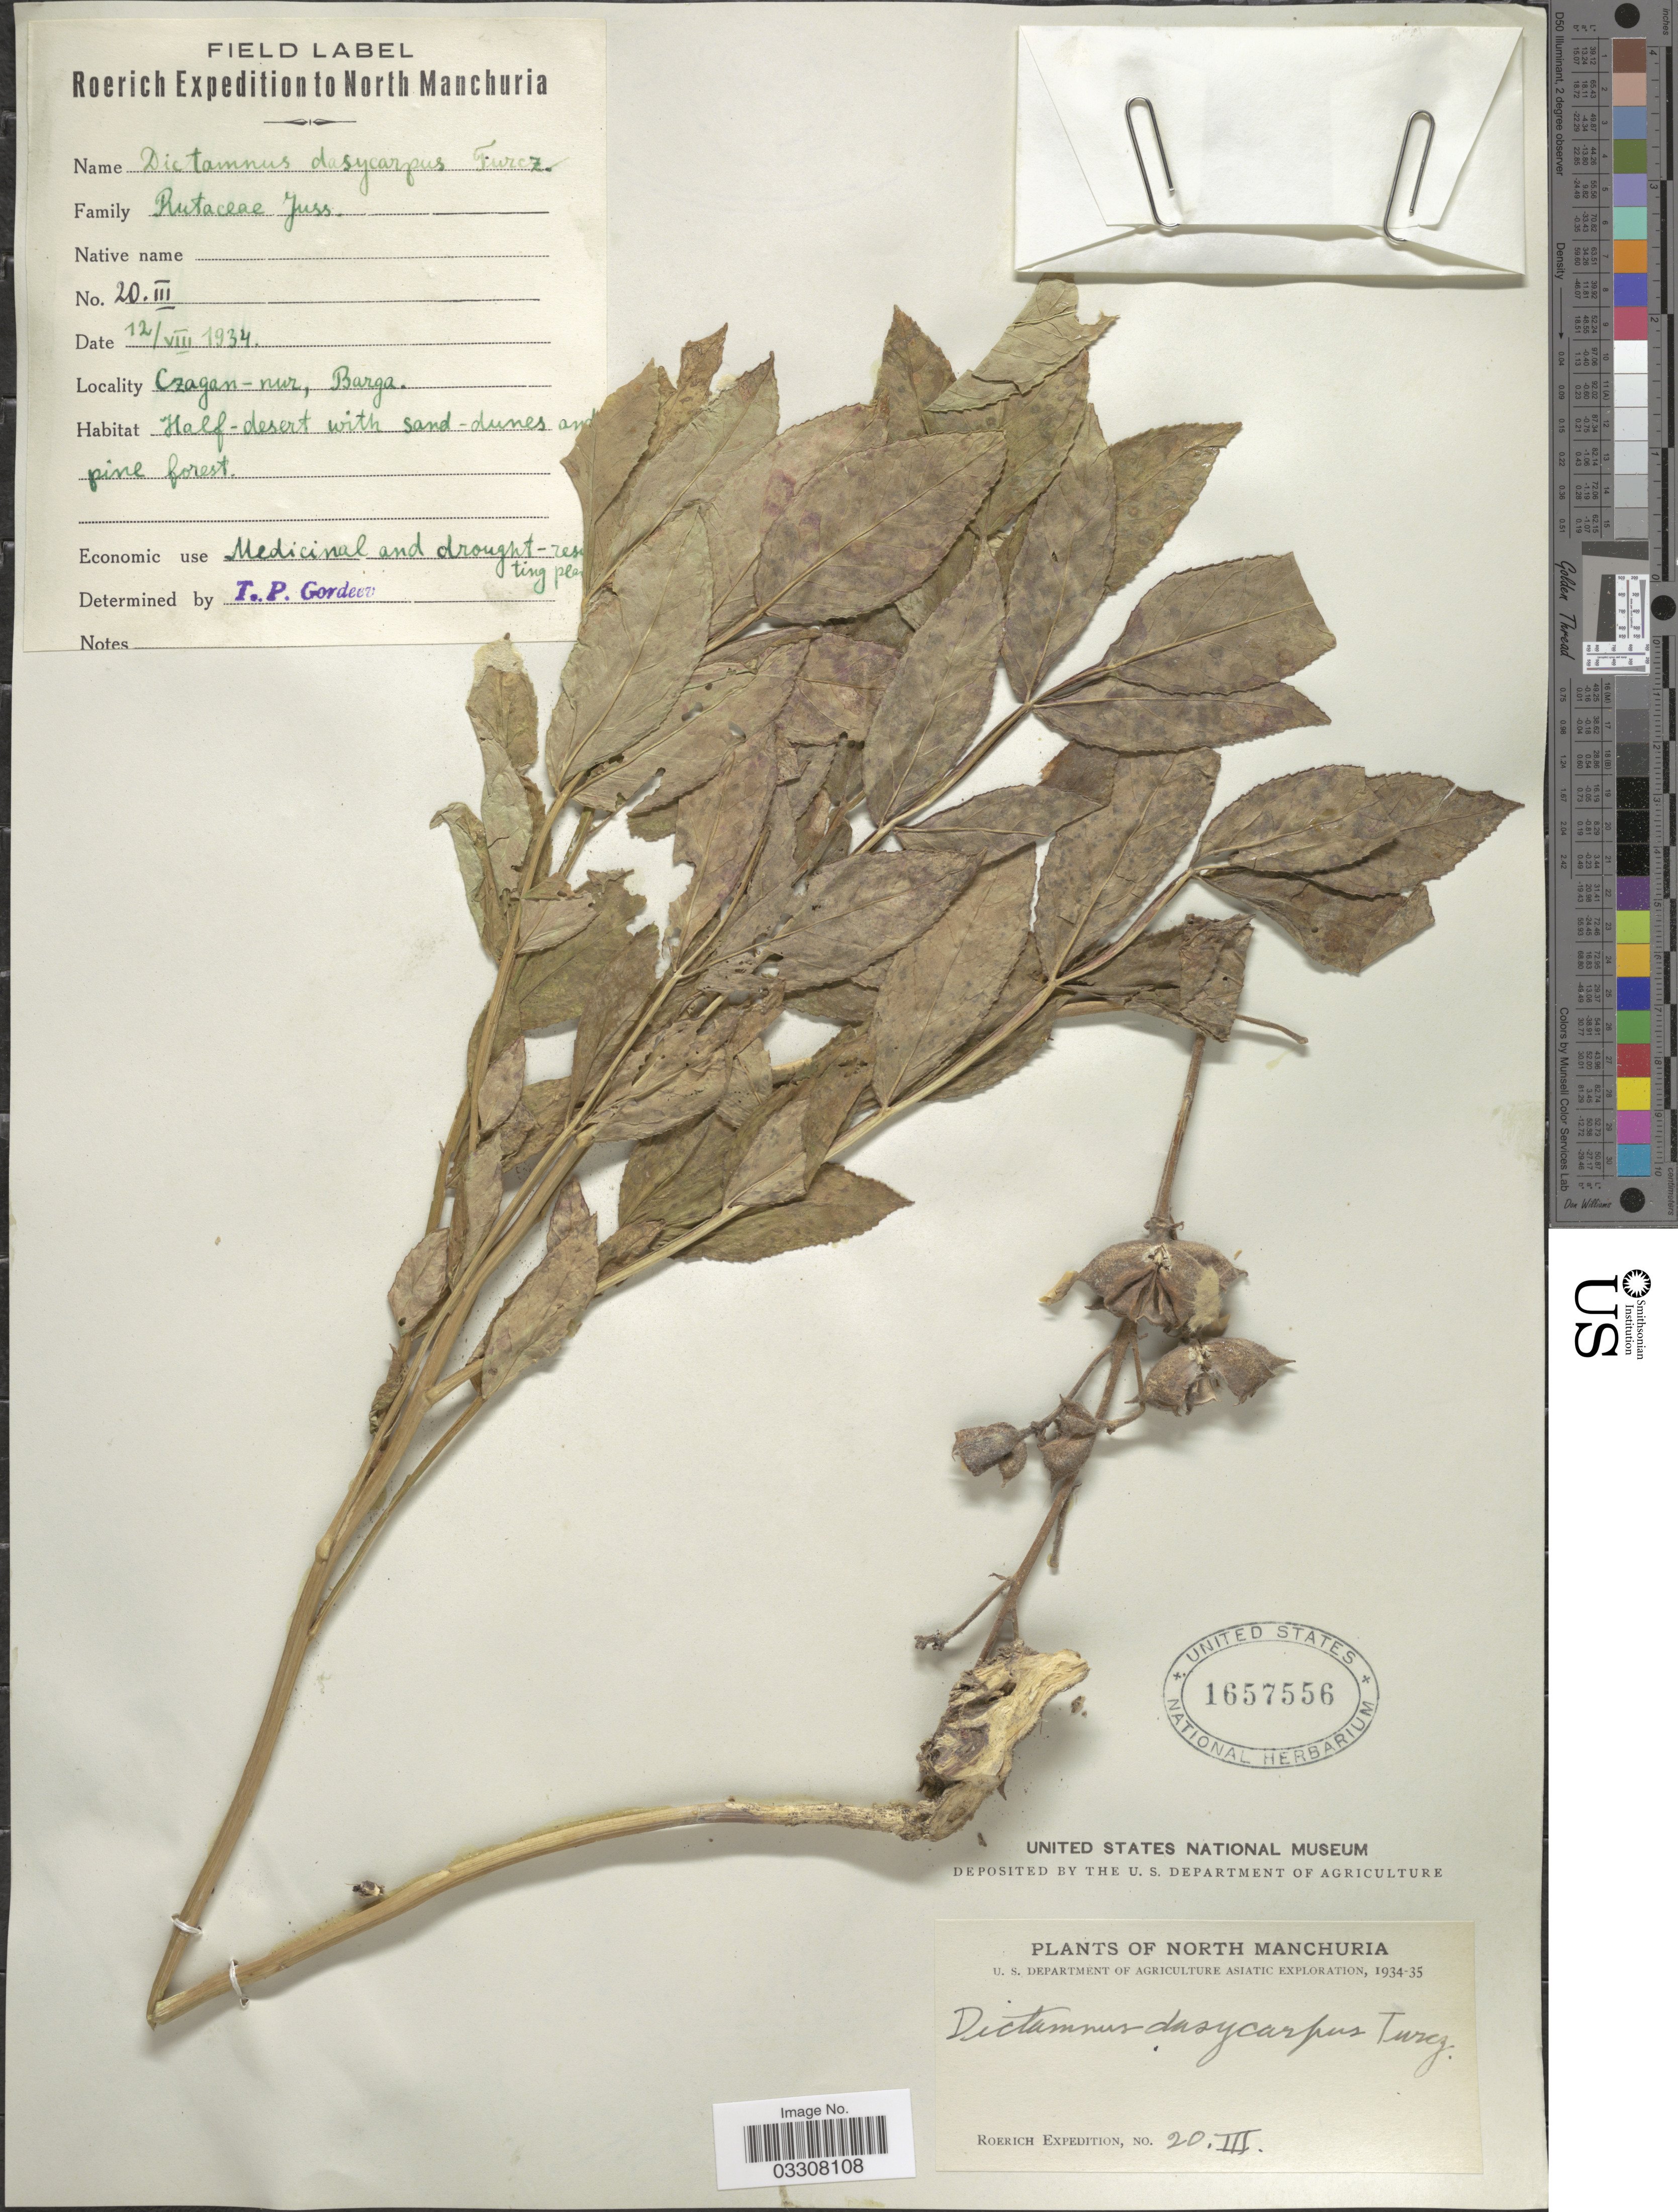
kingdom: Plantae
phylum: Tracheophyta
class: Magnoliopsida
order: Sapindales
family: Rutaceae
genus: Dictamnus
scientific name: Dictamnus albus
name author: L.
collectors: -. Roerich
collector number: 20III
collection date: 1934-08-12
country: China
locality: North Manchuria. Czagan-nur, Barga.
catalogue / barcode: US 1657556